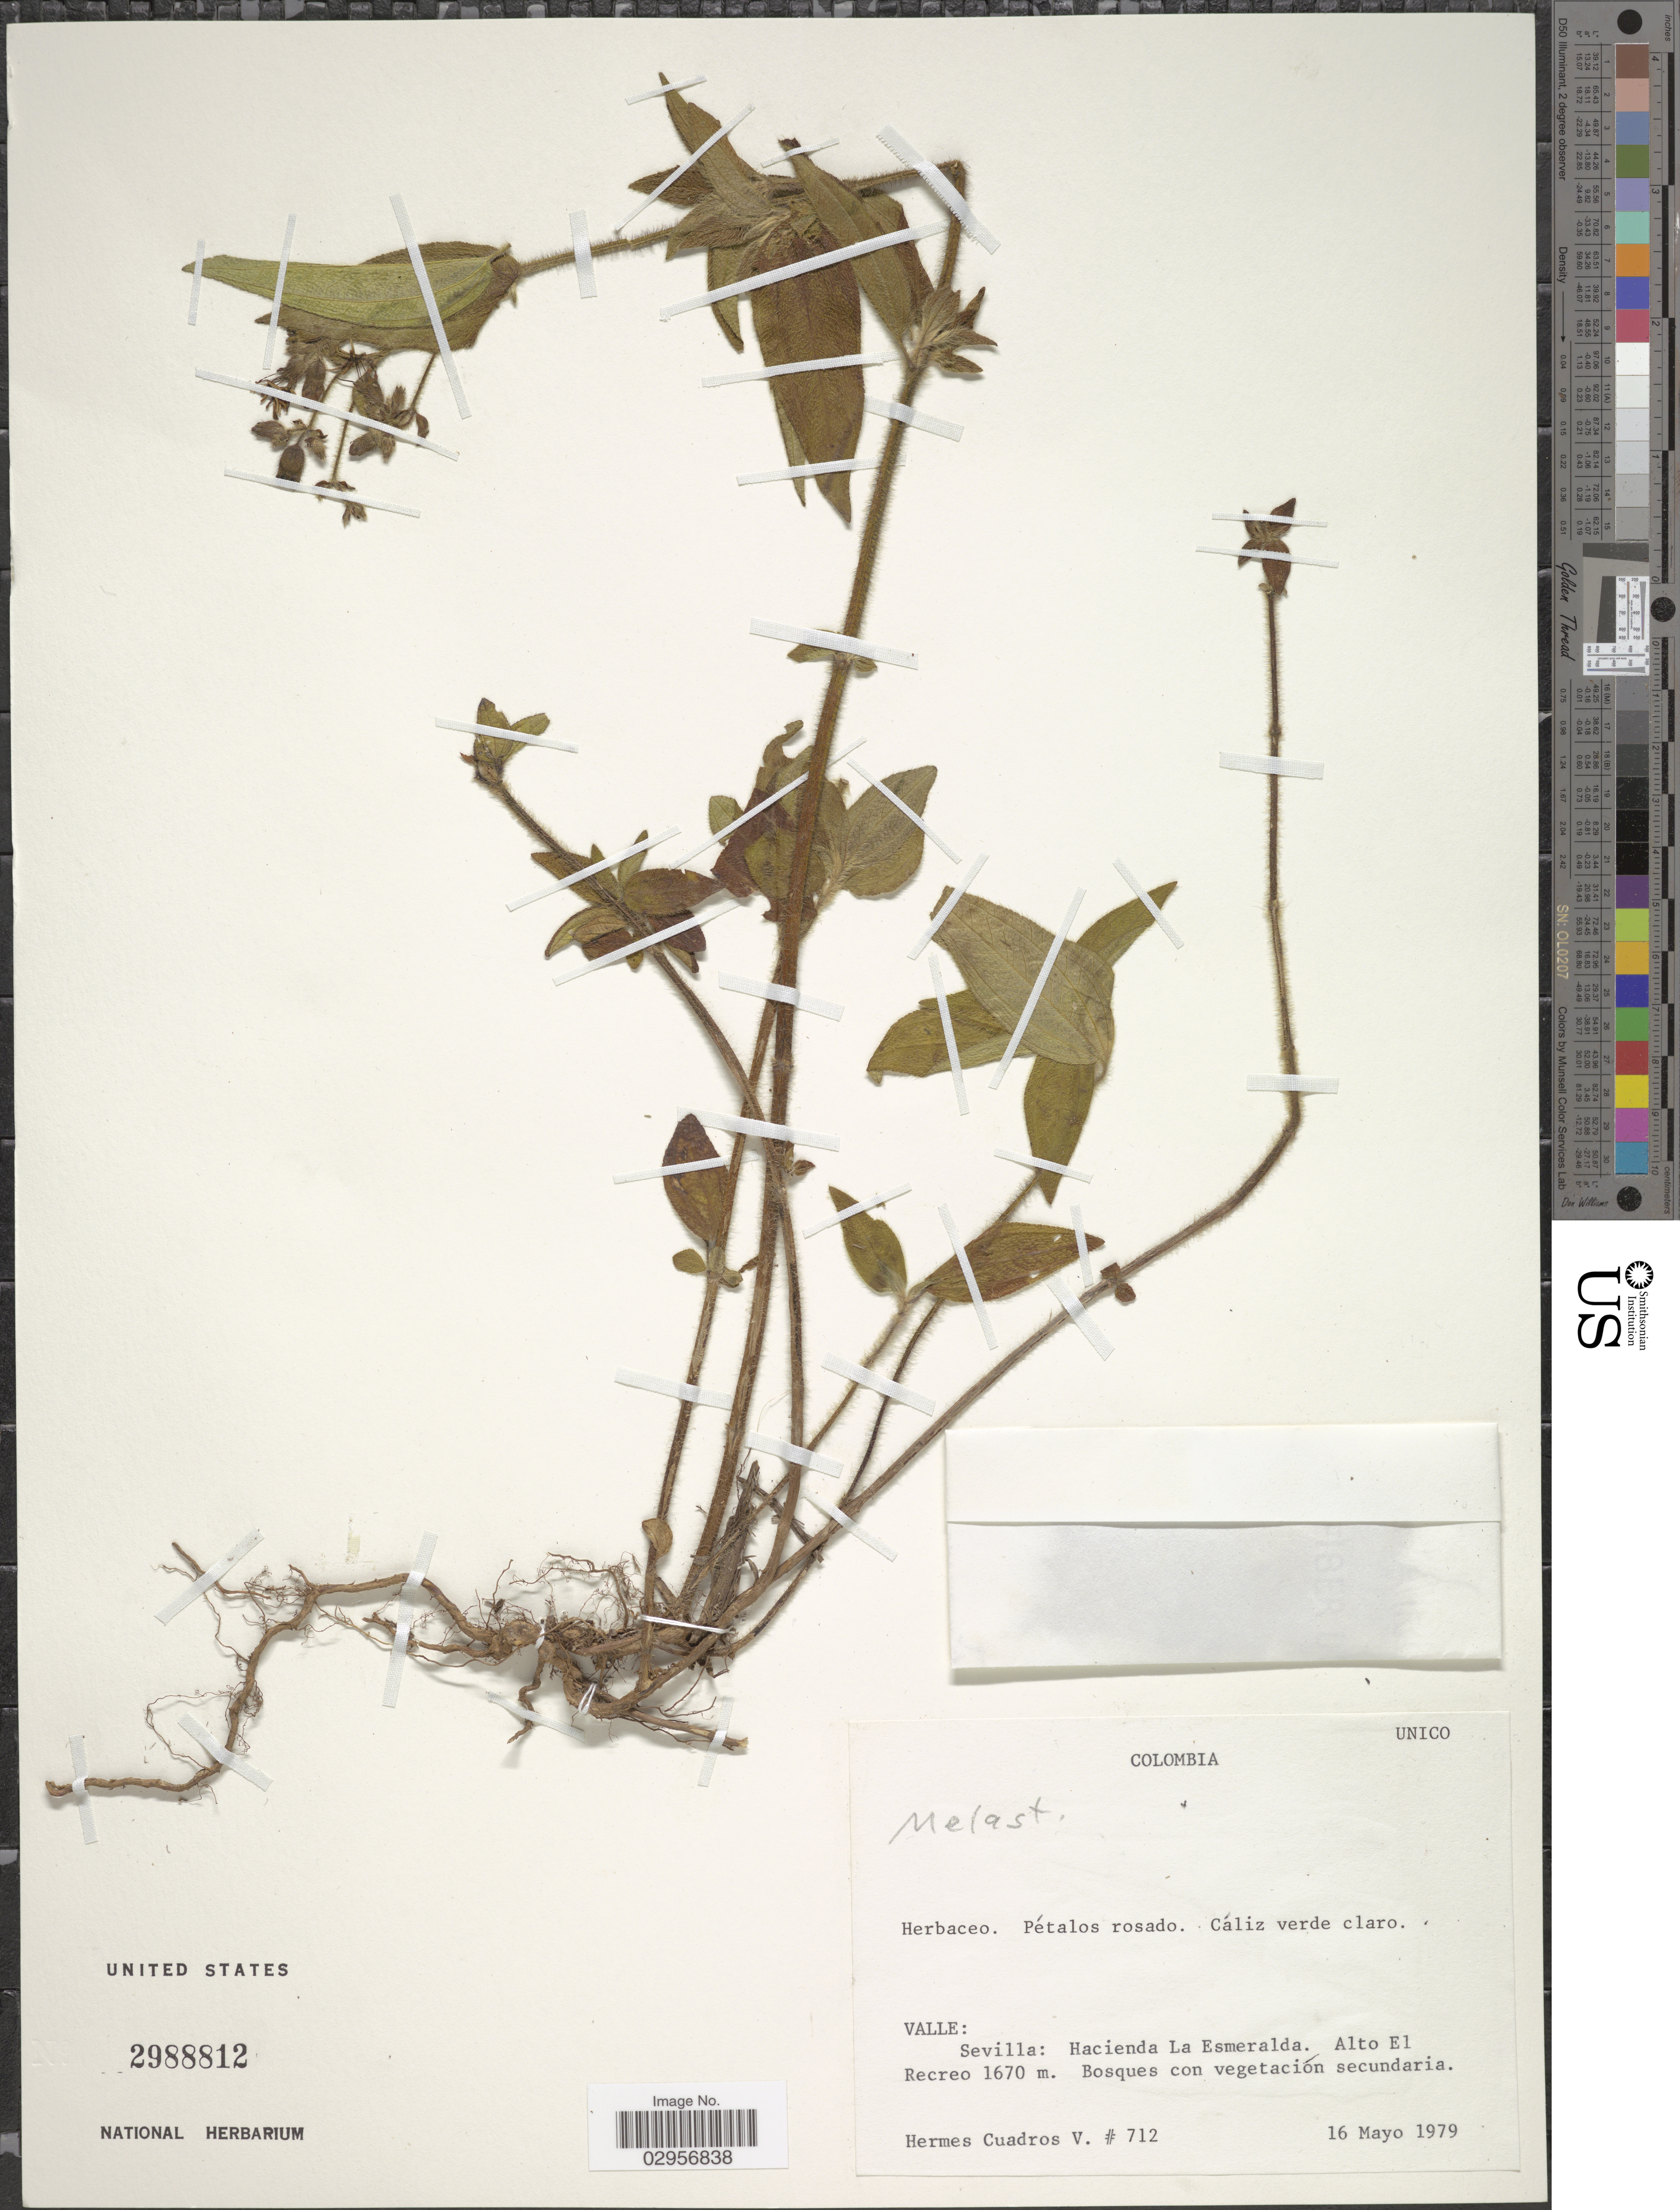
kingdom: Plantae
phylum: Tracheophyta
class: Magnoliopsida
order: Myrtales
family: Melastomataceae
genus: Chaetogastra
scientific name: Chaetogastra sp.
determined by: Michelangeli, F. A.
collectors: H. Cuadros V.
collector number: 712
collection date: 1979-05-16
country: Colombia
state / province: Valle del Cauca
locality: Sevilla: Hacienda La Esmeralda.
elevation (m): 1670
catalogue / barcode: US 2988812